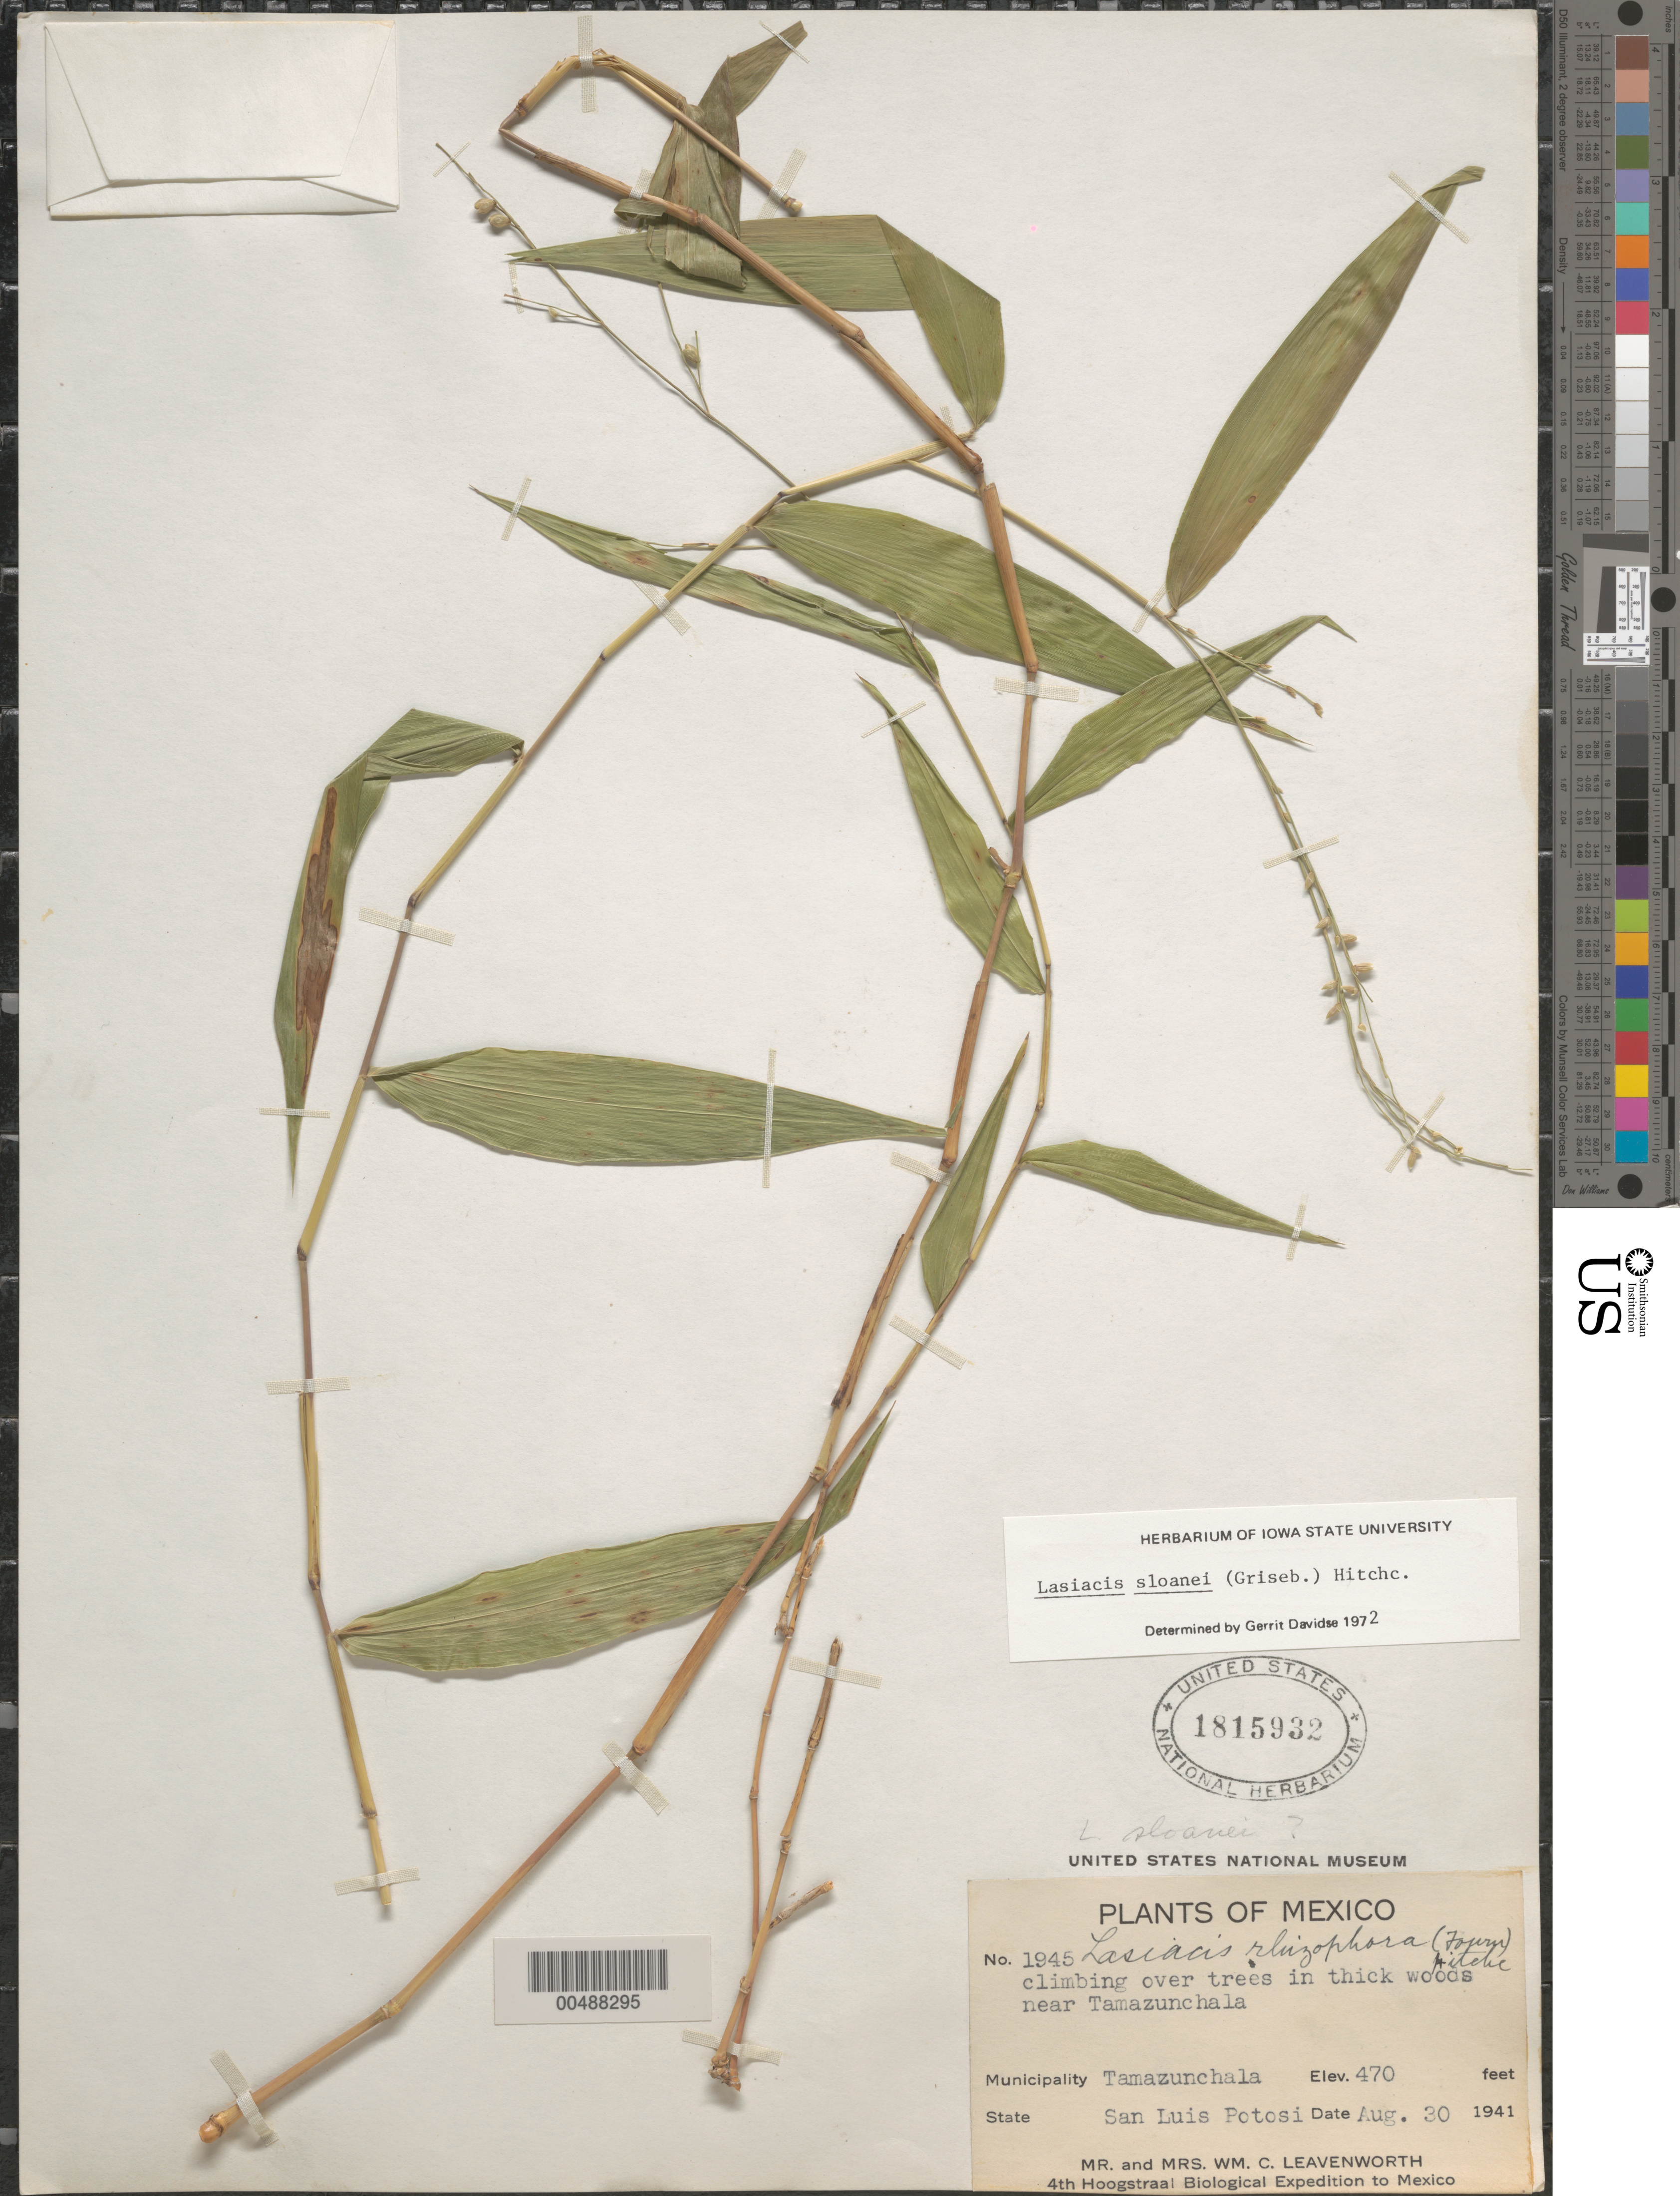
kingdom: Plantae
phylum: Tracheophyta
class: Liliopsida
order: Poales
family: Poaceae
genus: Lasiacis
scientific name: Lasiacis sloanei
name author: (Griseb.) Hitchc.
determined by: Davidse, Gerrit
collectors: W. C. Leavenworth & Leavenworth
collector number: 1945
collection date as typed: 30 Aug 1941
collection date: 1941-08-30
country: Mexico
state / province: San Luis Potosi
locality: Mun: Tamazunchala, near Tamazunchala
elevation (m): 143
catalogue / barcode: US 1815932